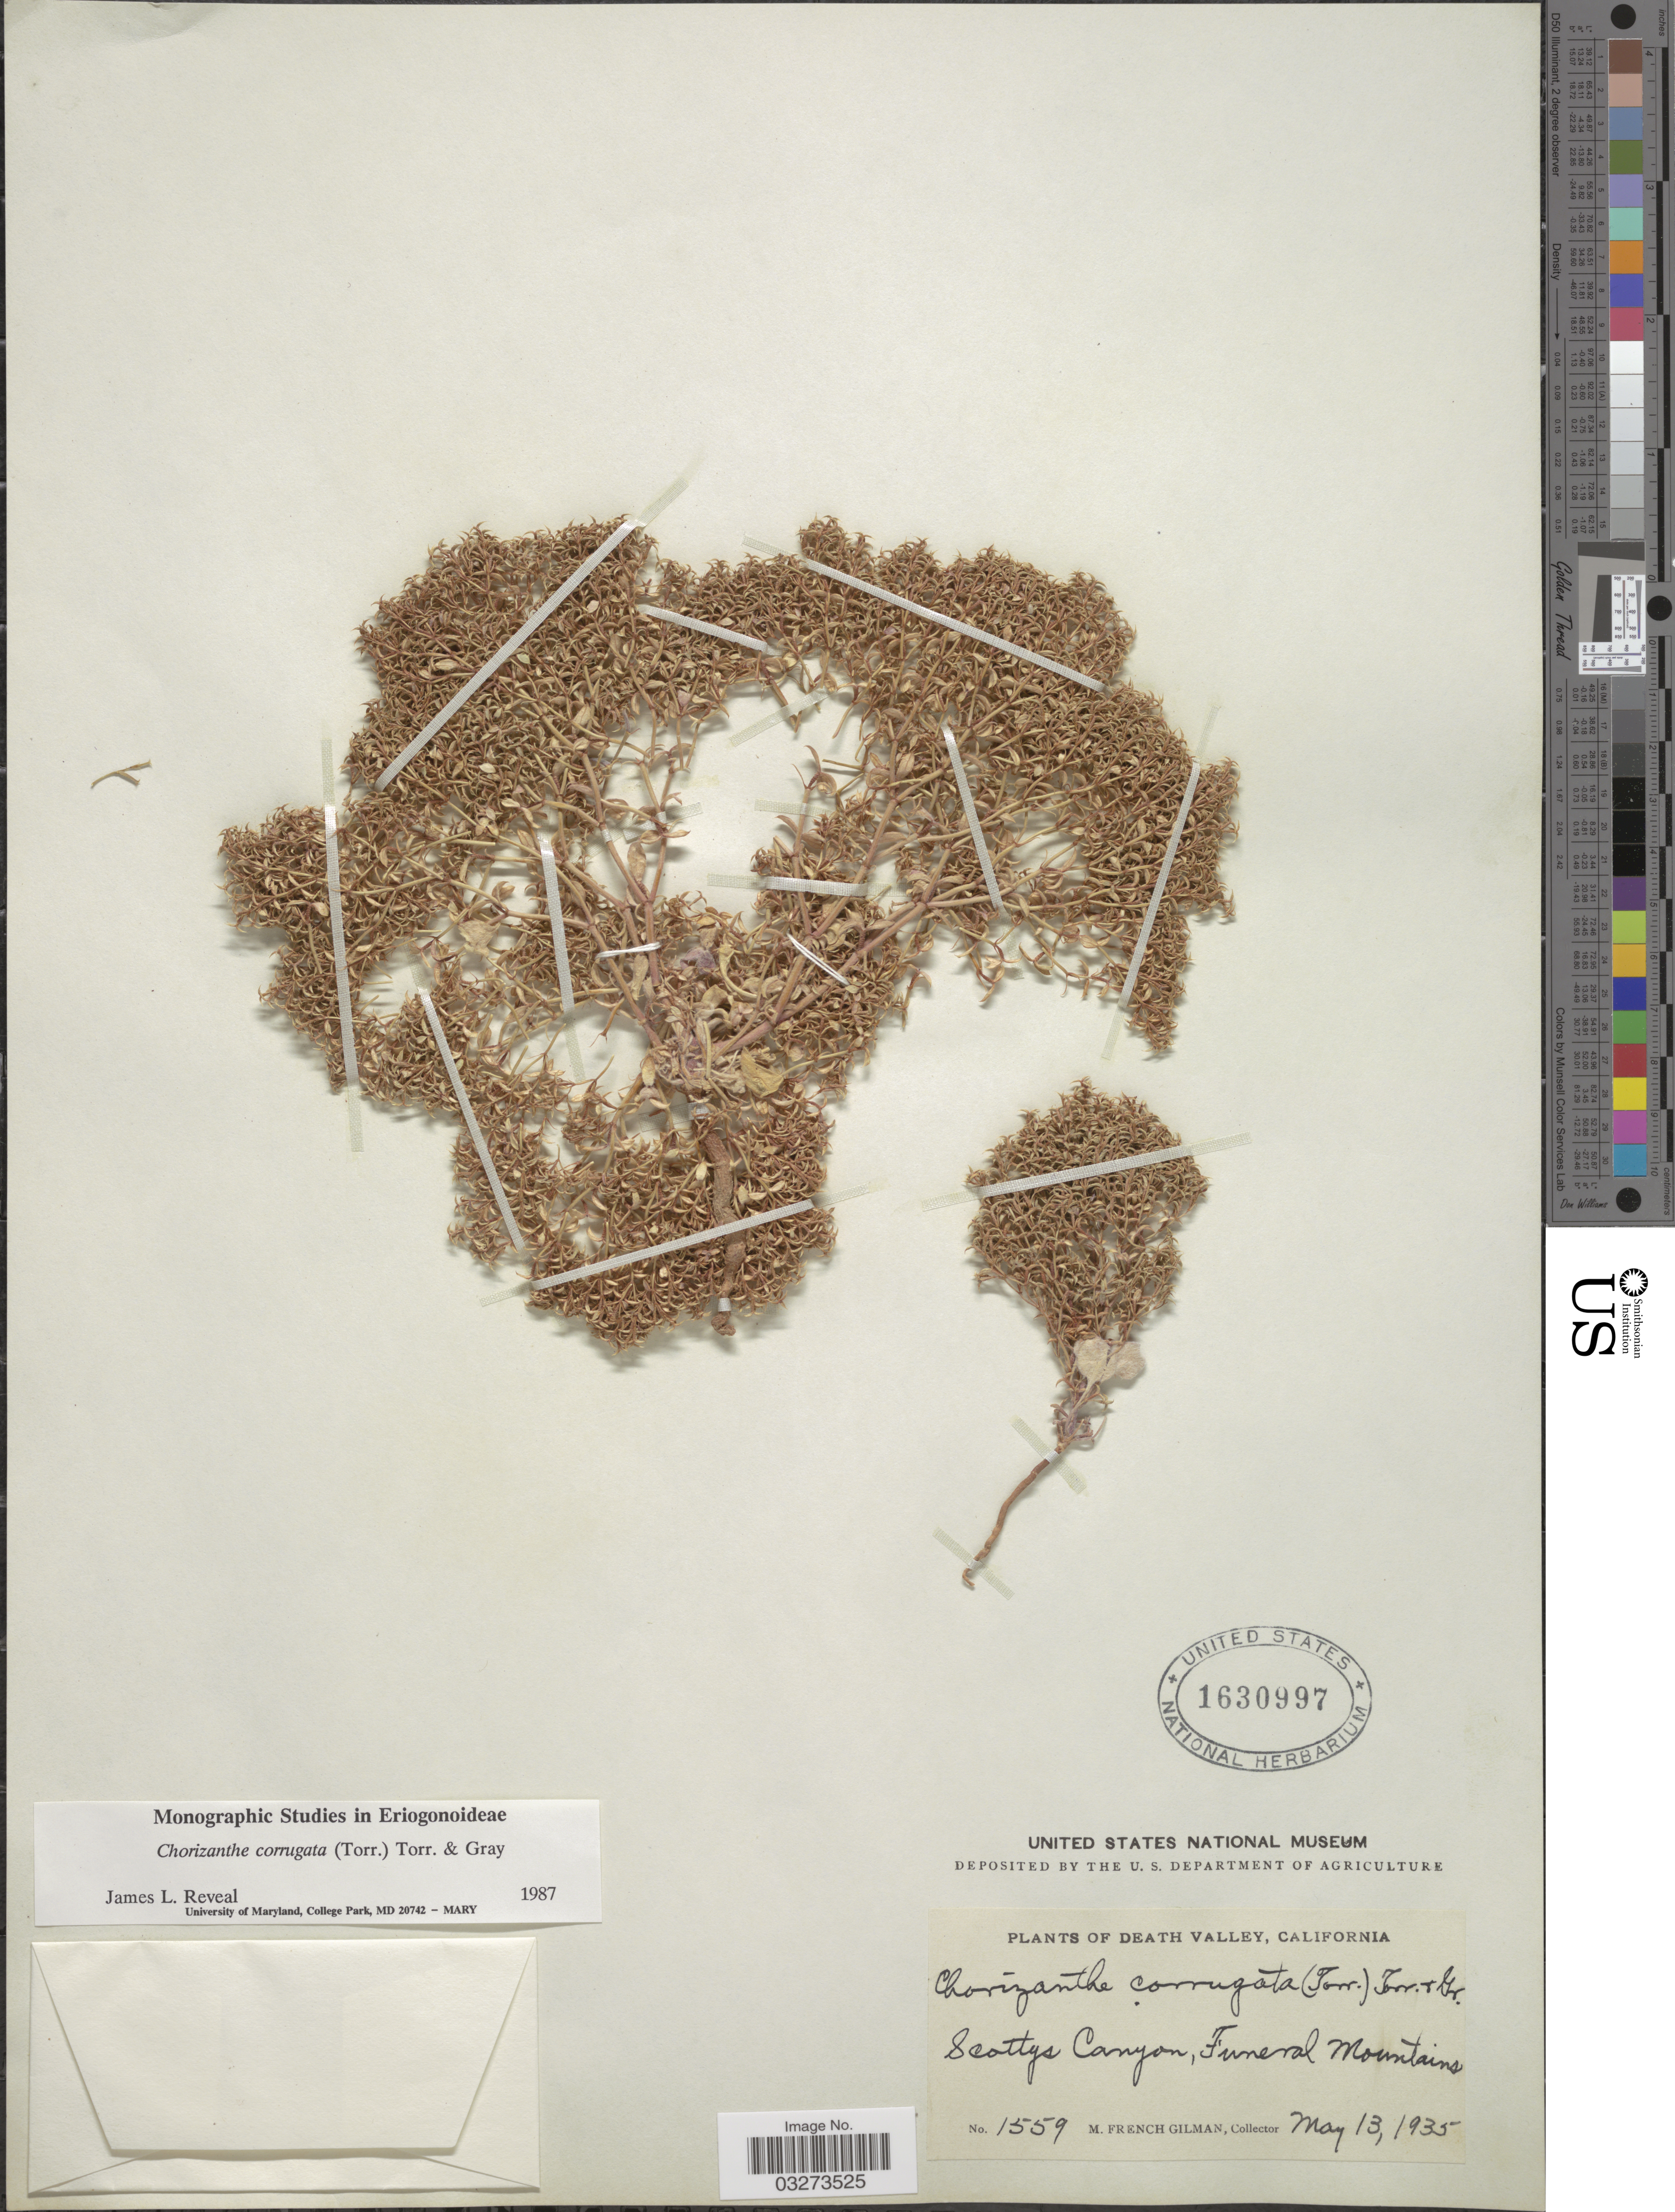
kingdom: Plantae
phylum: Tracheophyta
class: Magnoliopsida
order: Caryophyllales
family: Polygonaceae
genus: Chorizanthe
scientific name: Chorizanthe corrugata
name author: Torr. & A. Gray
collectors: M. F. Gilman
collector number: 1559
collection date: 1935-05-13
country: United States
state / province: California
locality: Death Valley. Scottys Canyon, Funeral Mountains.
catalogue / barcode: US 1630997